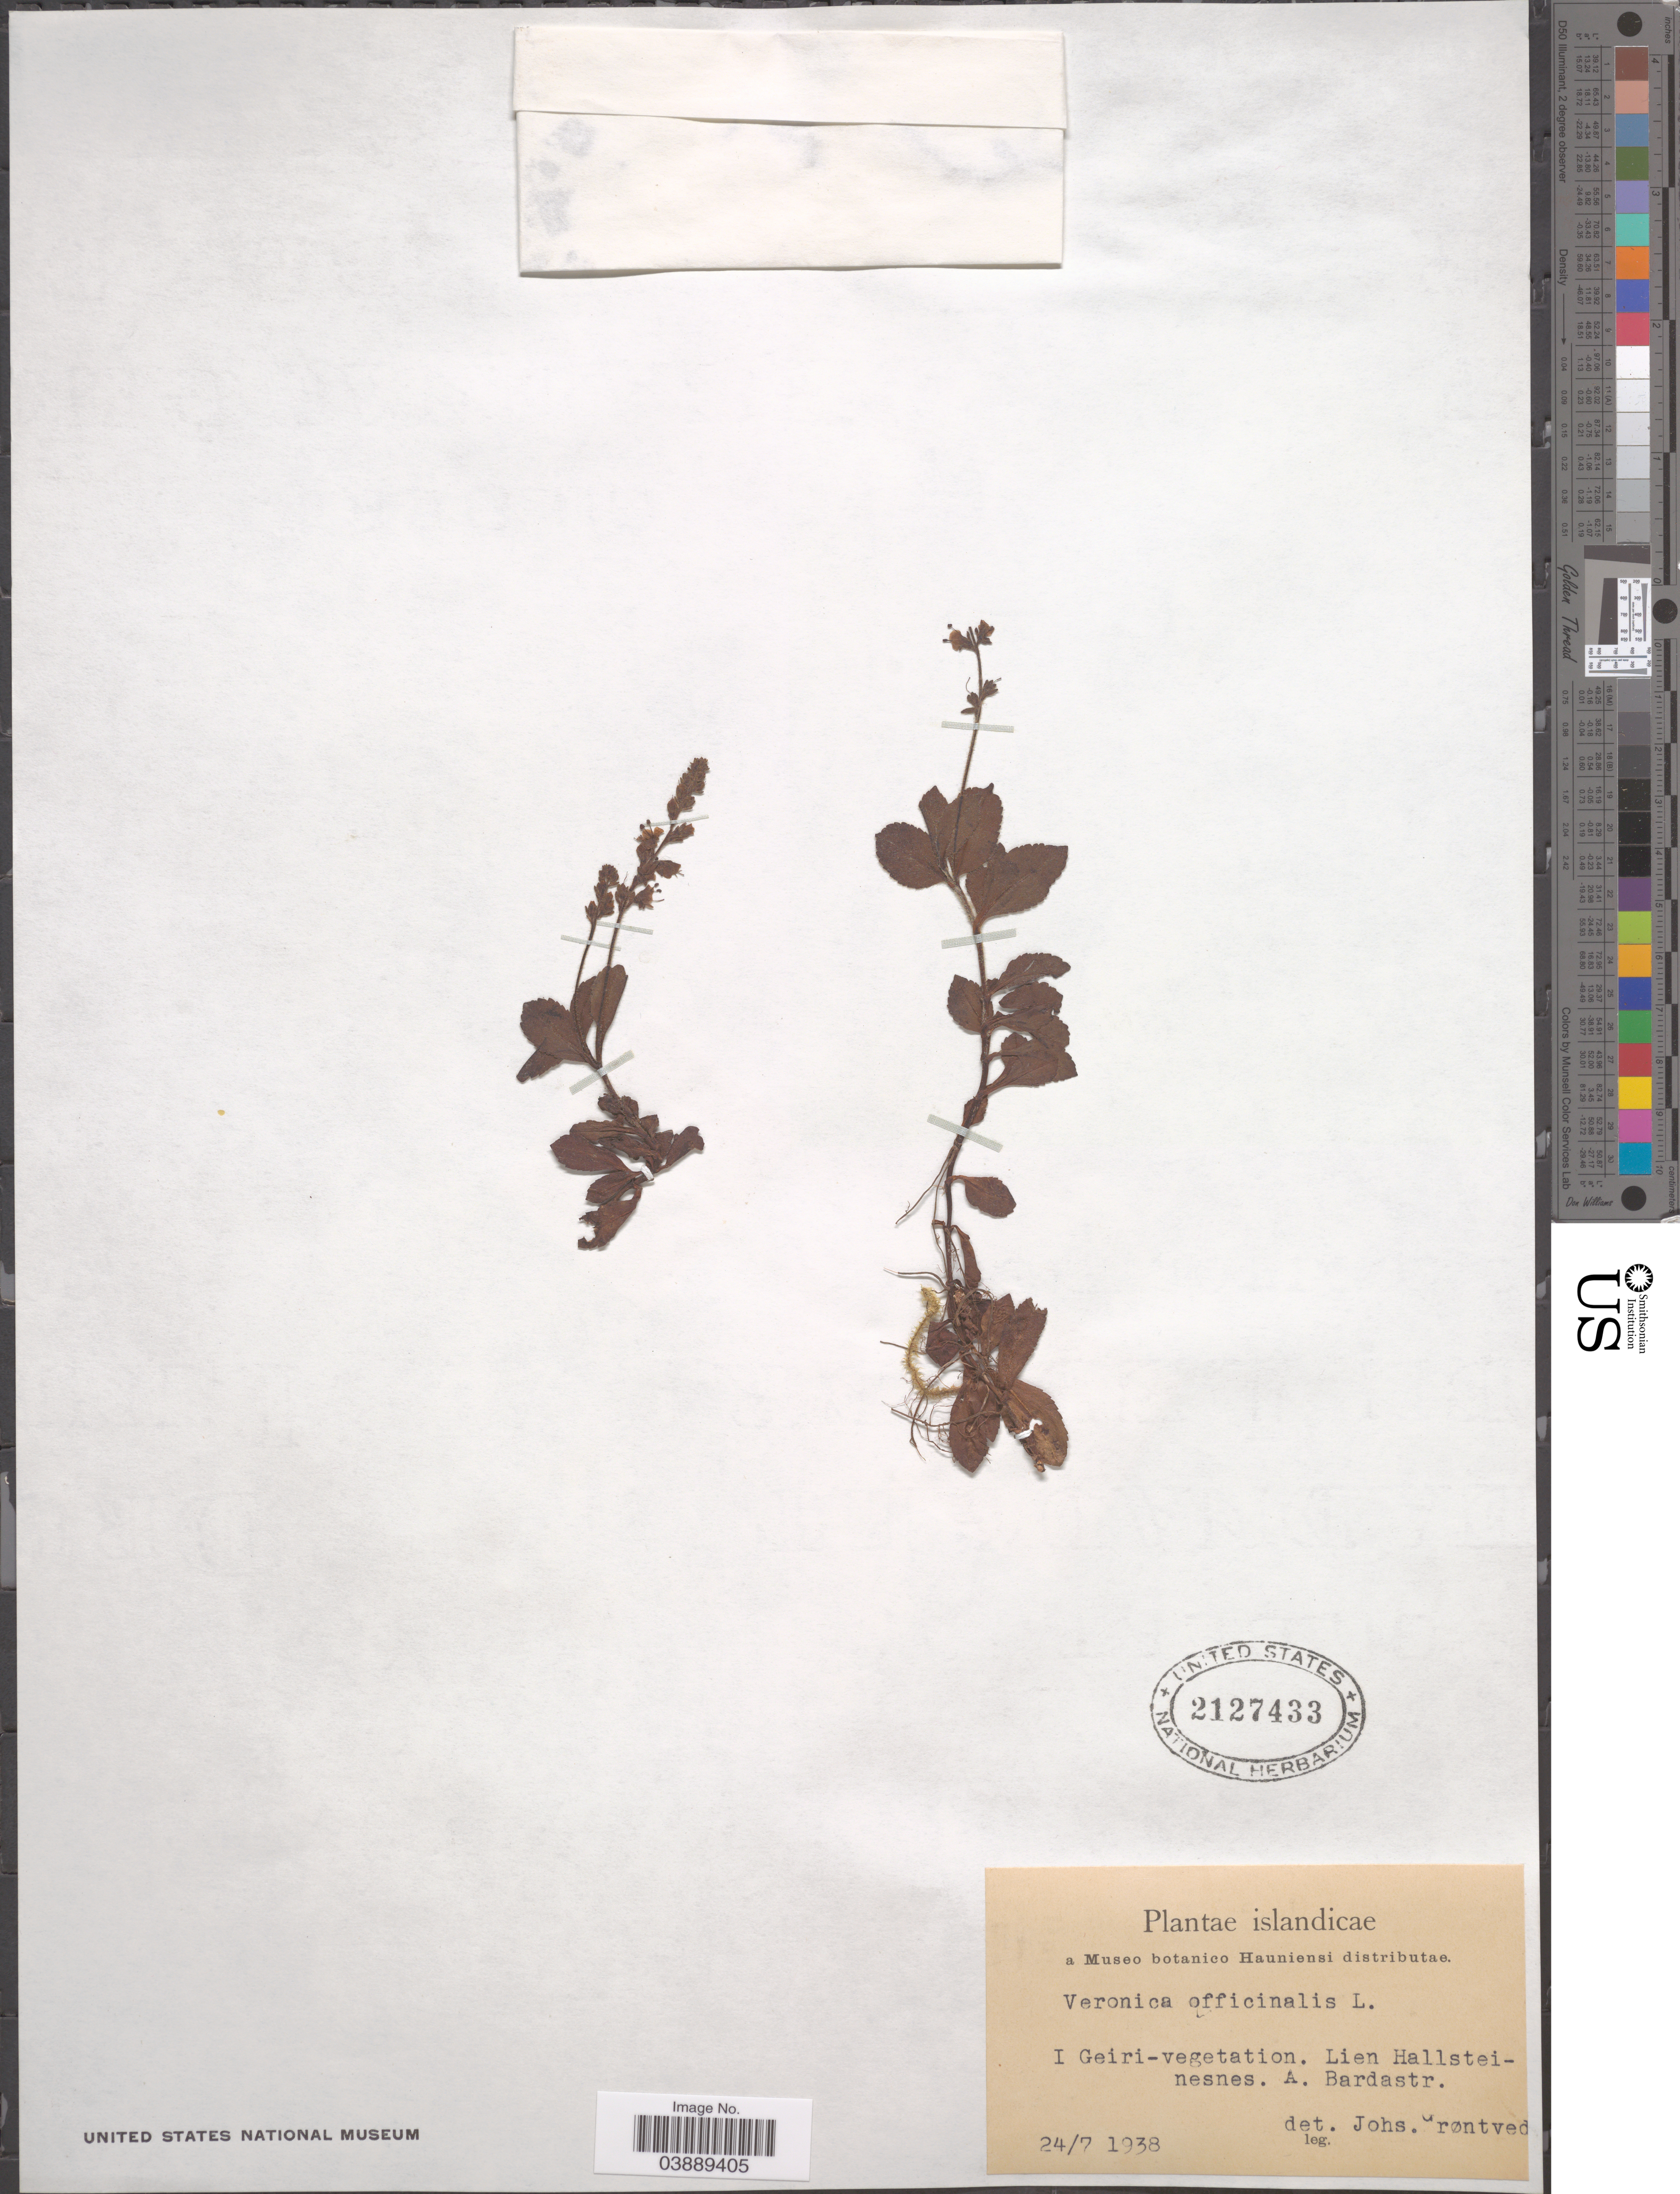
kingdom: Plantae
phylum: Tracheophyta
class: Magnoliopsida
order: Lamiales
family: Plantaginaceae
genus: Veronica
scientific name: Veronica officinalis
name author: L.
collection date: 1938-07-24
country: Iceland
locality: Islandicae. I Geiri-vegetation. Lien Hallsteinesnes. a. Bardastr.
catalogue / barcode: US 2127433